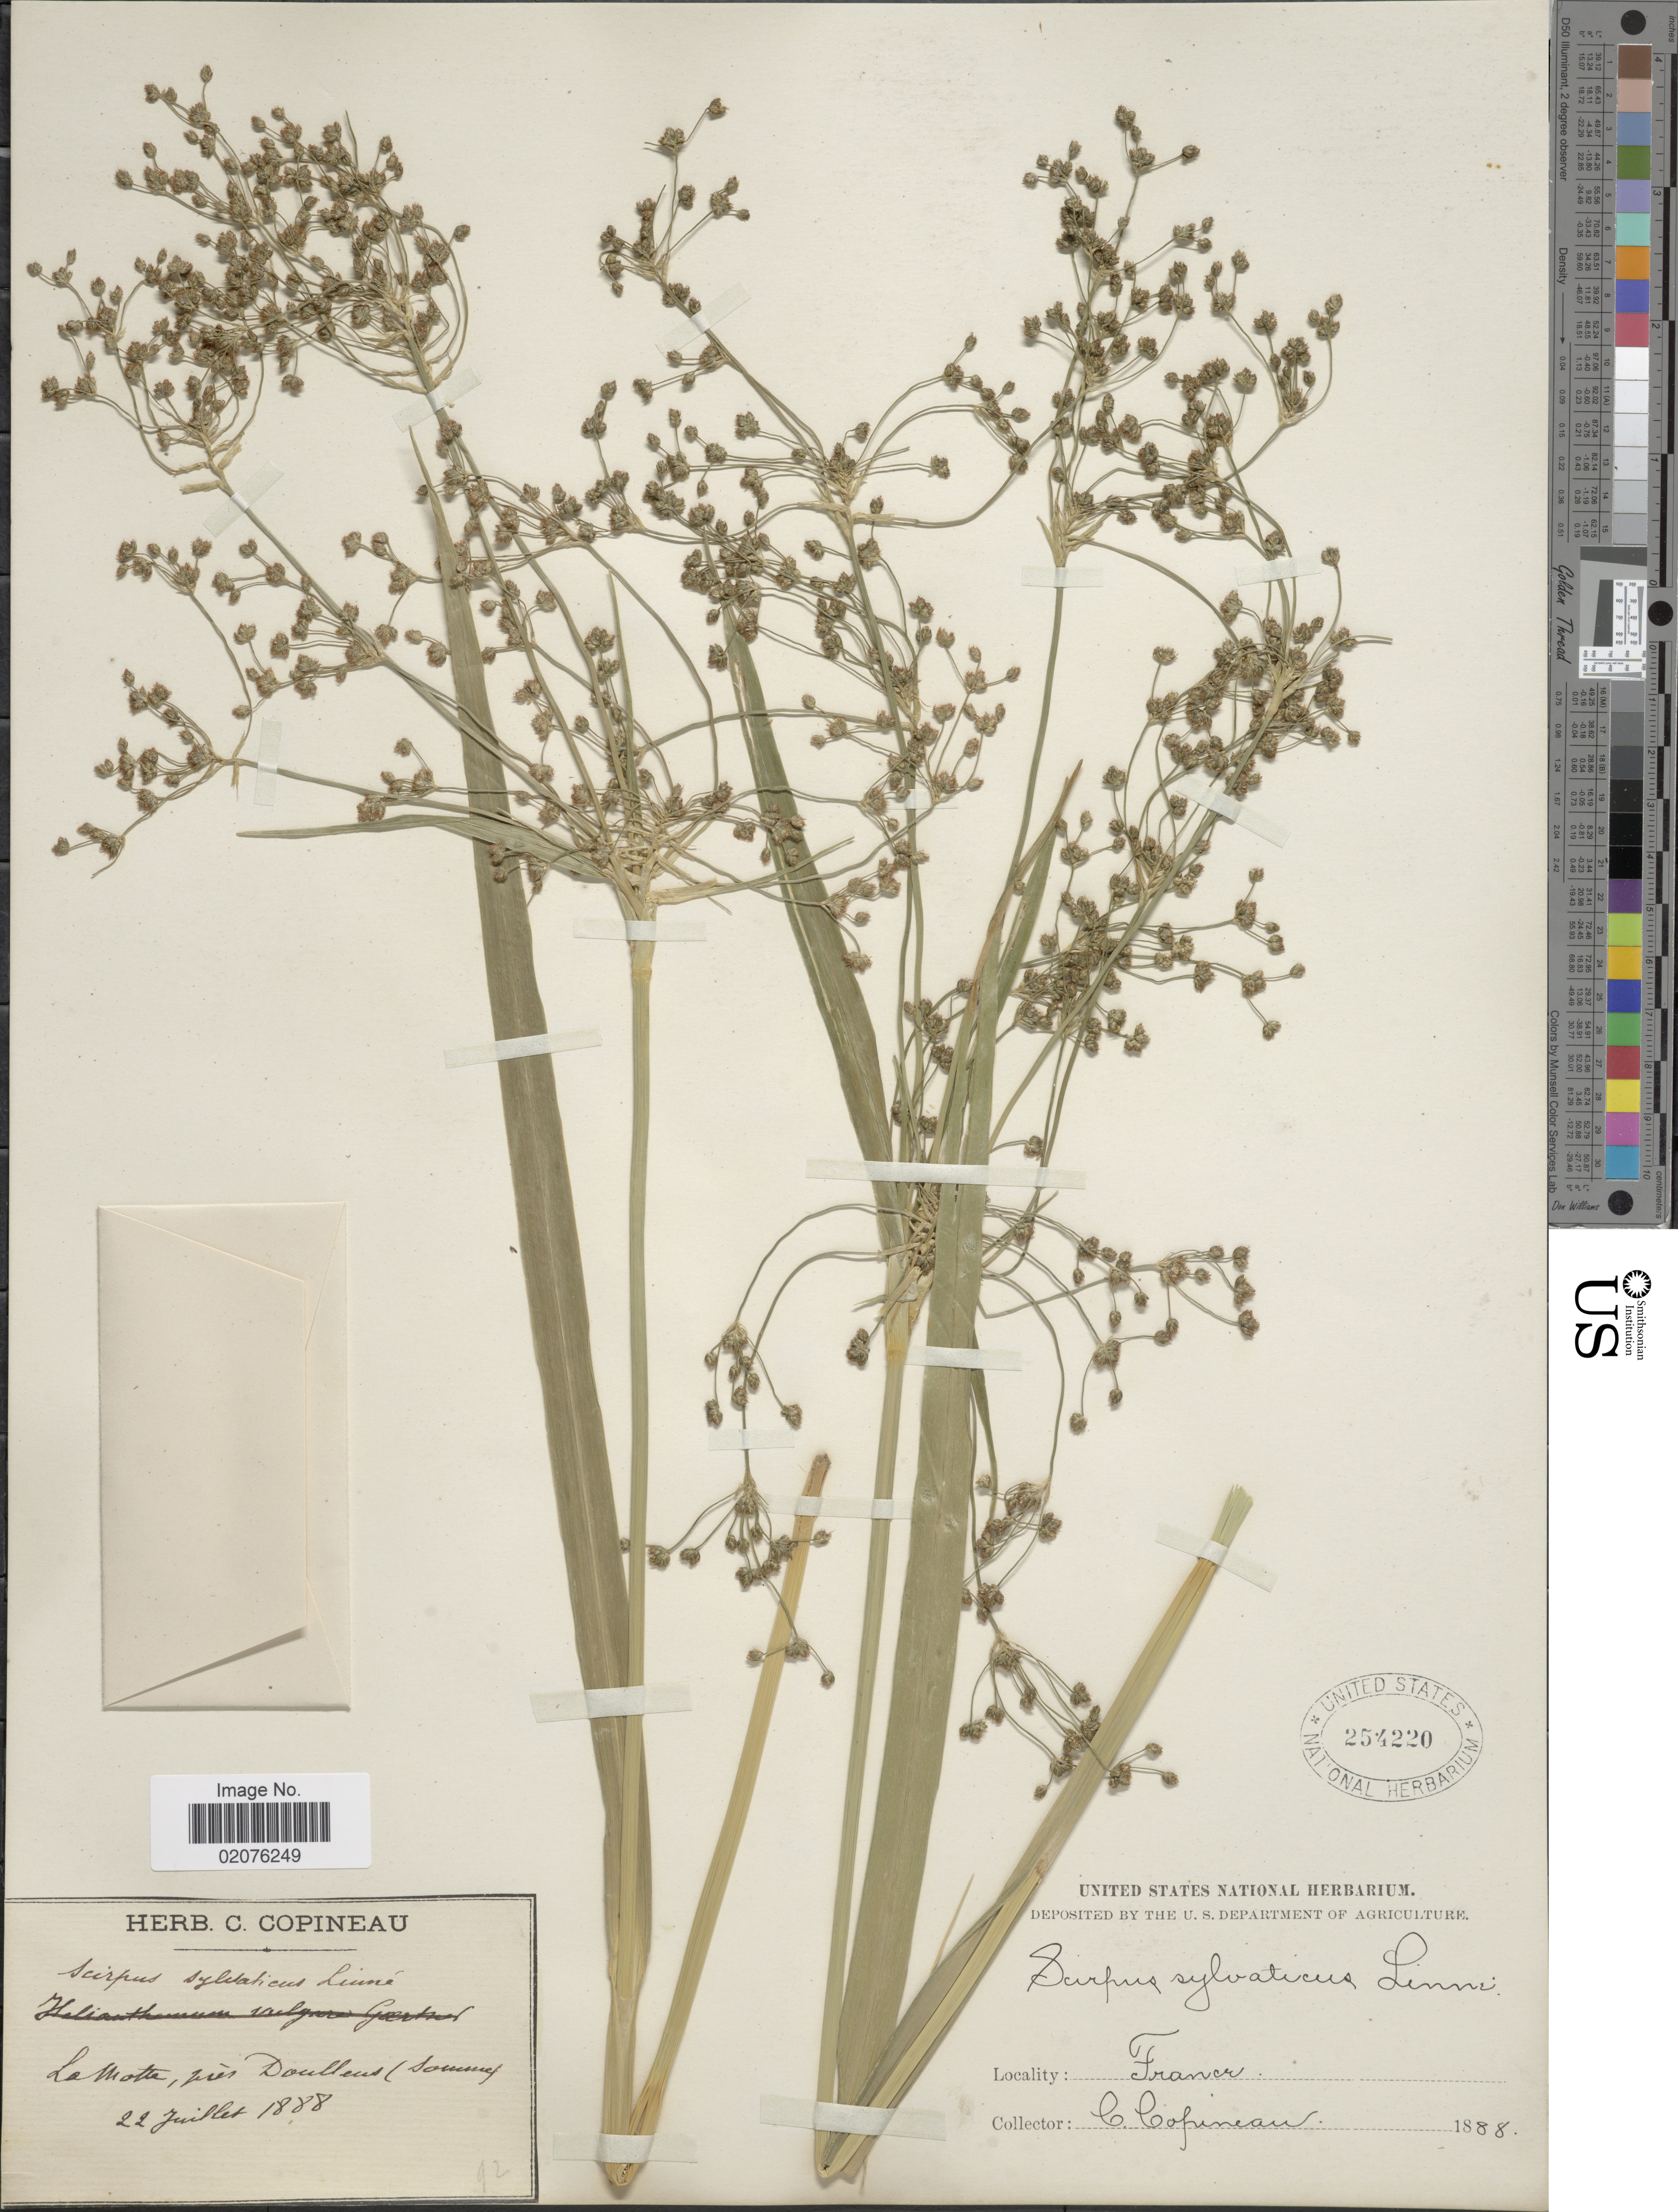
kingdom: Plantae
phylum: Tracheophyta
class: Liliopsida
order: Poales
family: Cyperaceae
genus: Scirpus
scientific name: Scirpus sylvaticus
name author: L.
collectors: C. Copineau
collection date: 1888-07-22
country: France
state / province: Hauts-de-France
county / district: Somme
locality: La Motte près Doullens (Somme)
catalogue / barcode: US 254220